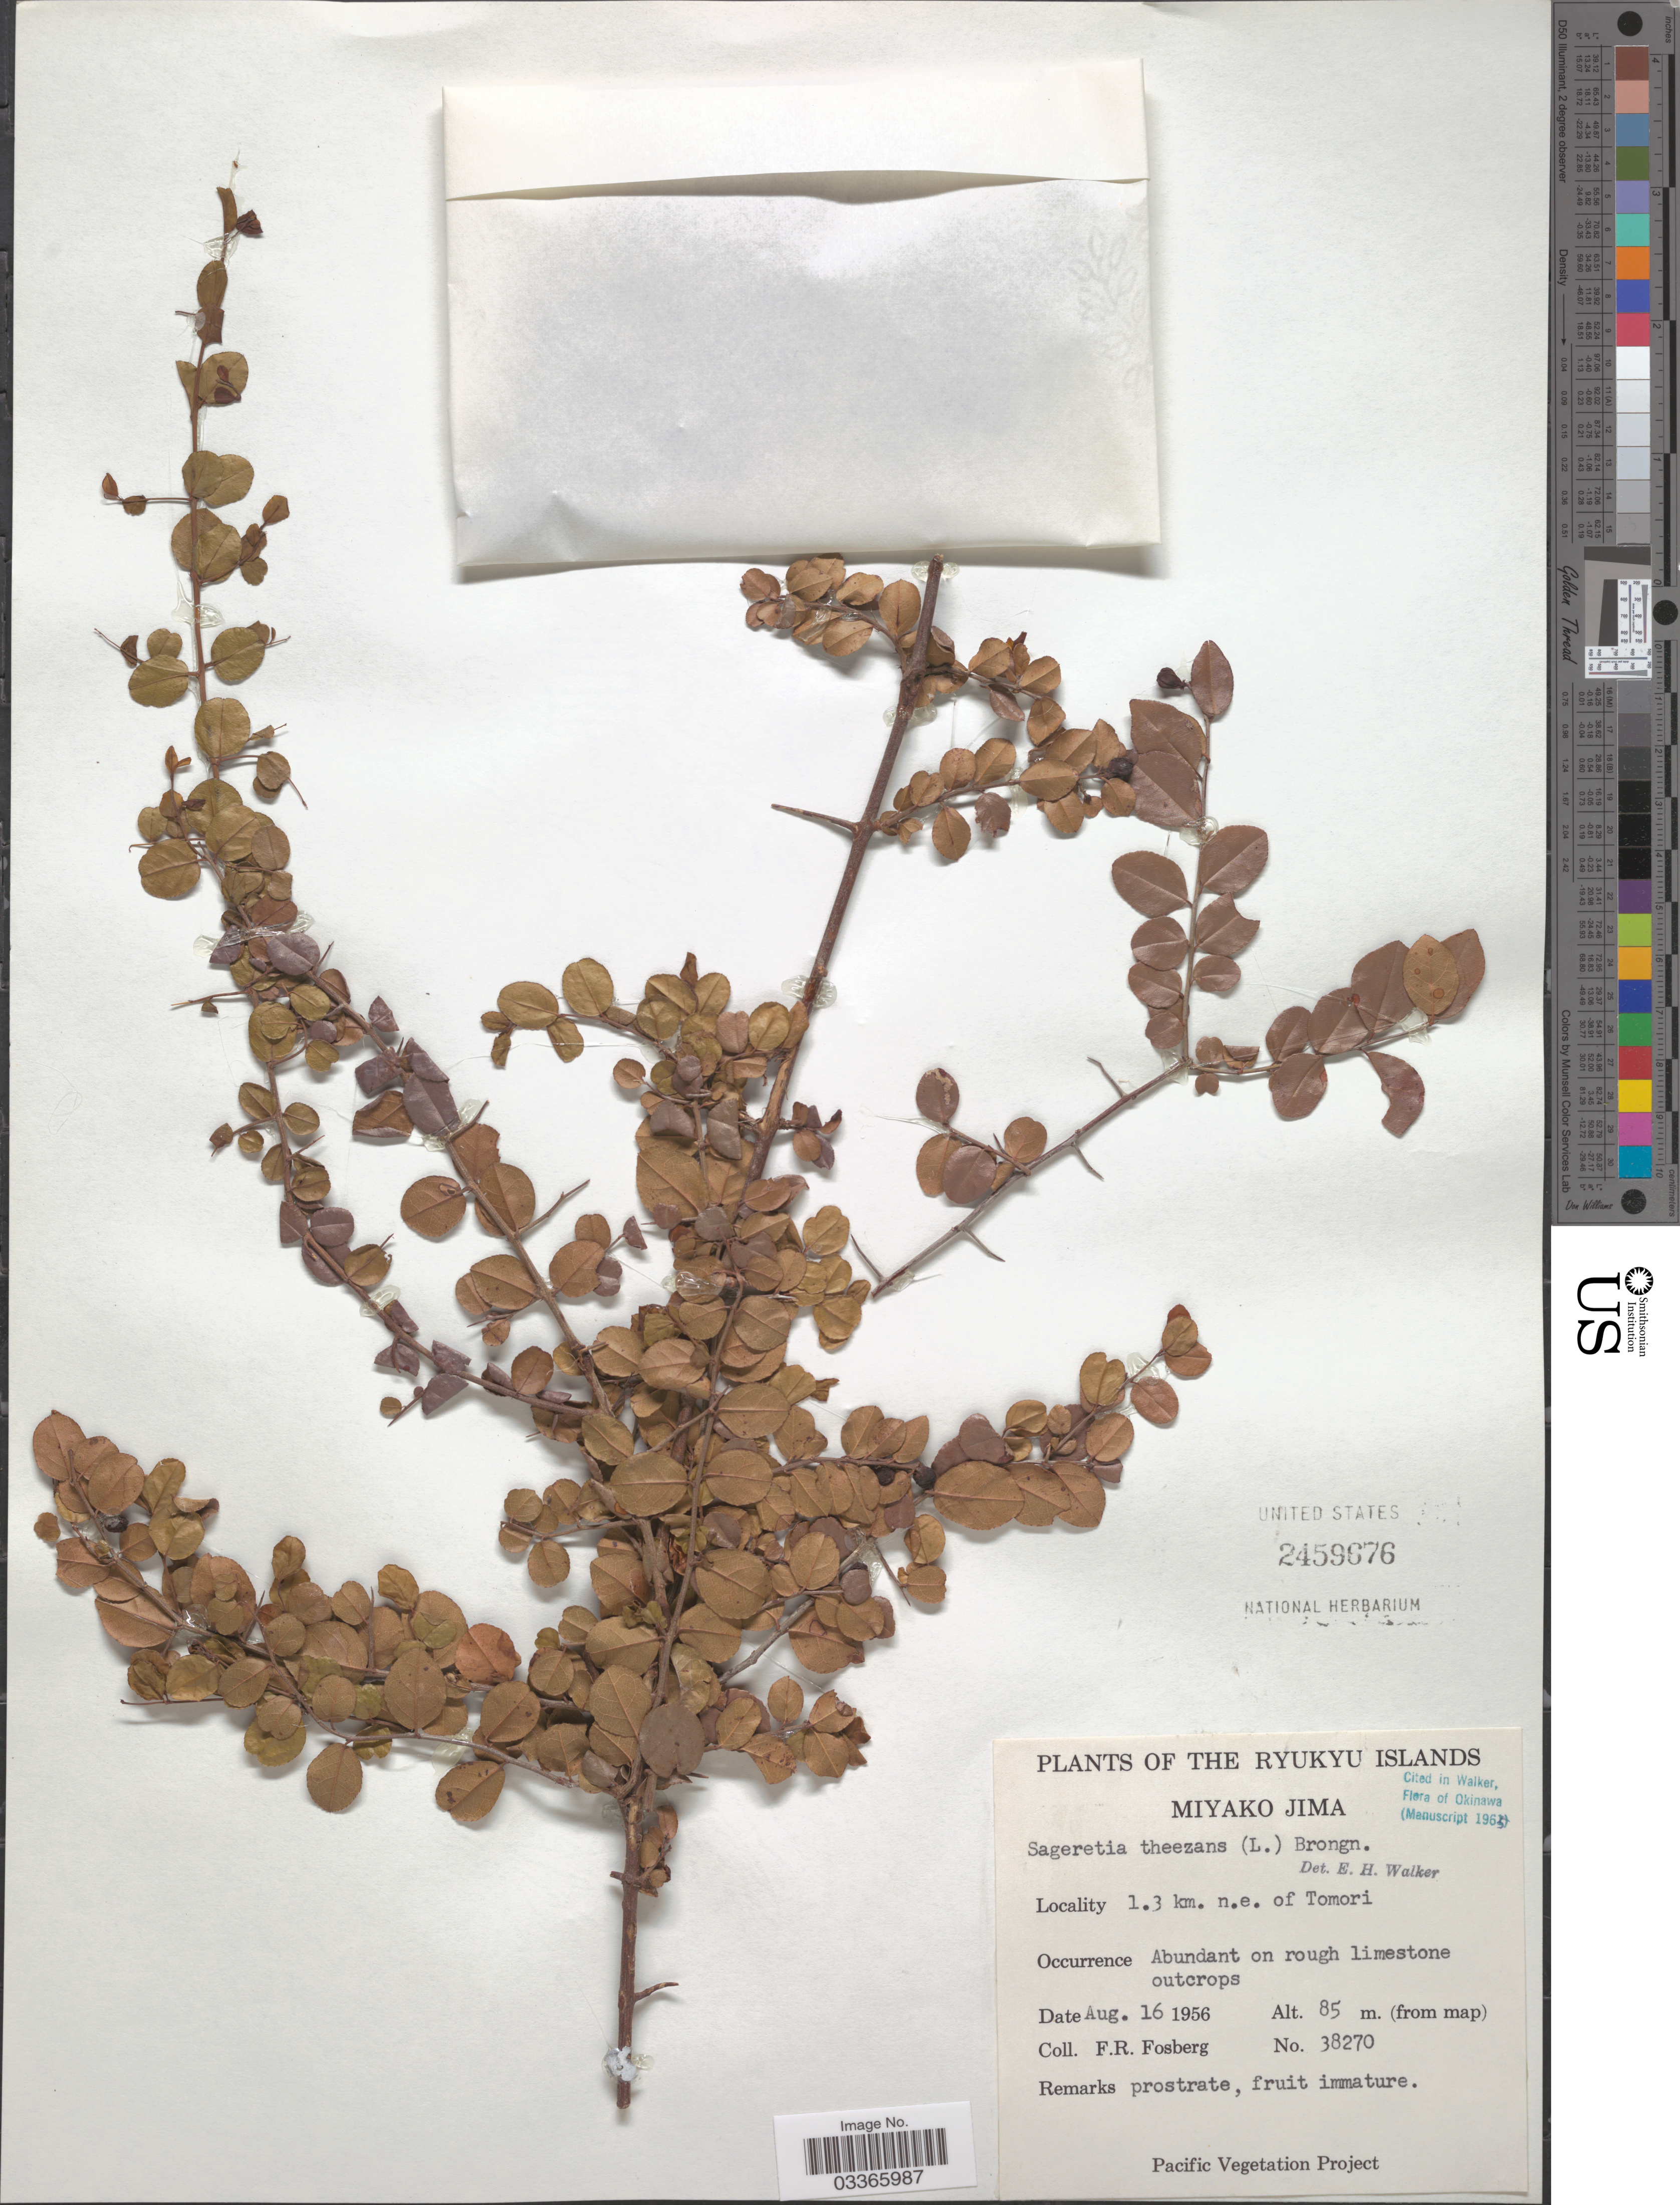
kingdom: Plantae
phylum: Tracheophyta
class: Magnoliopsida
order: Rosales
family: Rhamnaceae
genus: Sageretia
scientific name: Sageretia thea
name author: (Osbeck) M.C. Johnst.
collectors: F. R. Fosberg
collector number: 38270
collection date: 1956-08-16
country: Japan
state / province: Okinawa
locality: The Ryukyu Islands, Miyako Jima, 1.3 km. n.e. of Tomori.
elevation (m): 85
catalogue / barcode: US 2459676